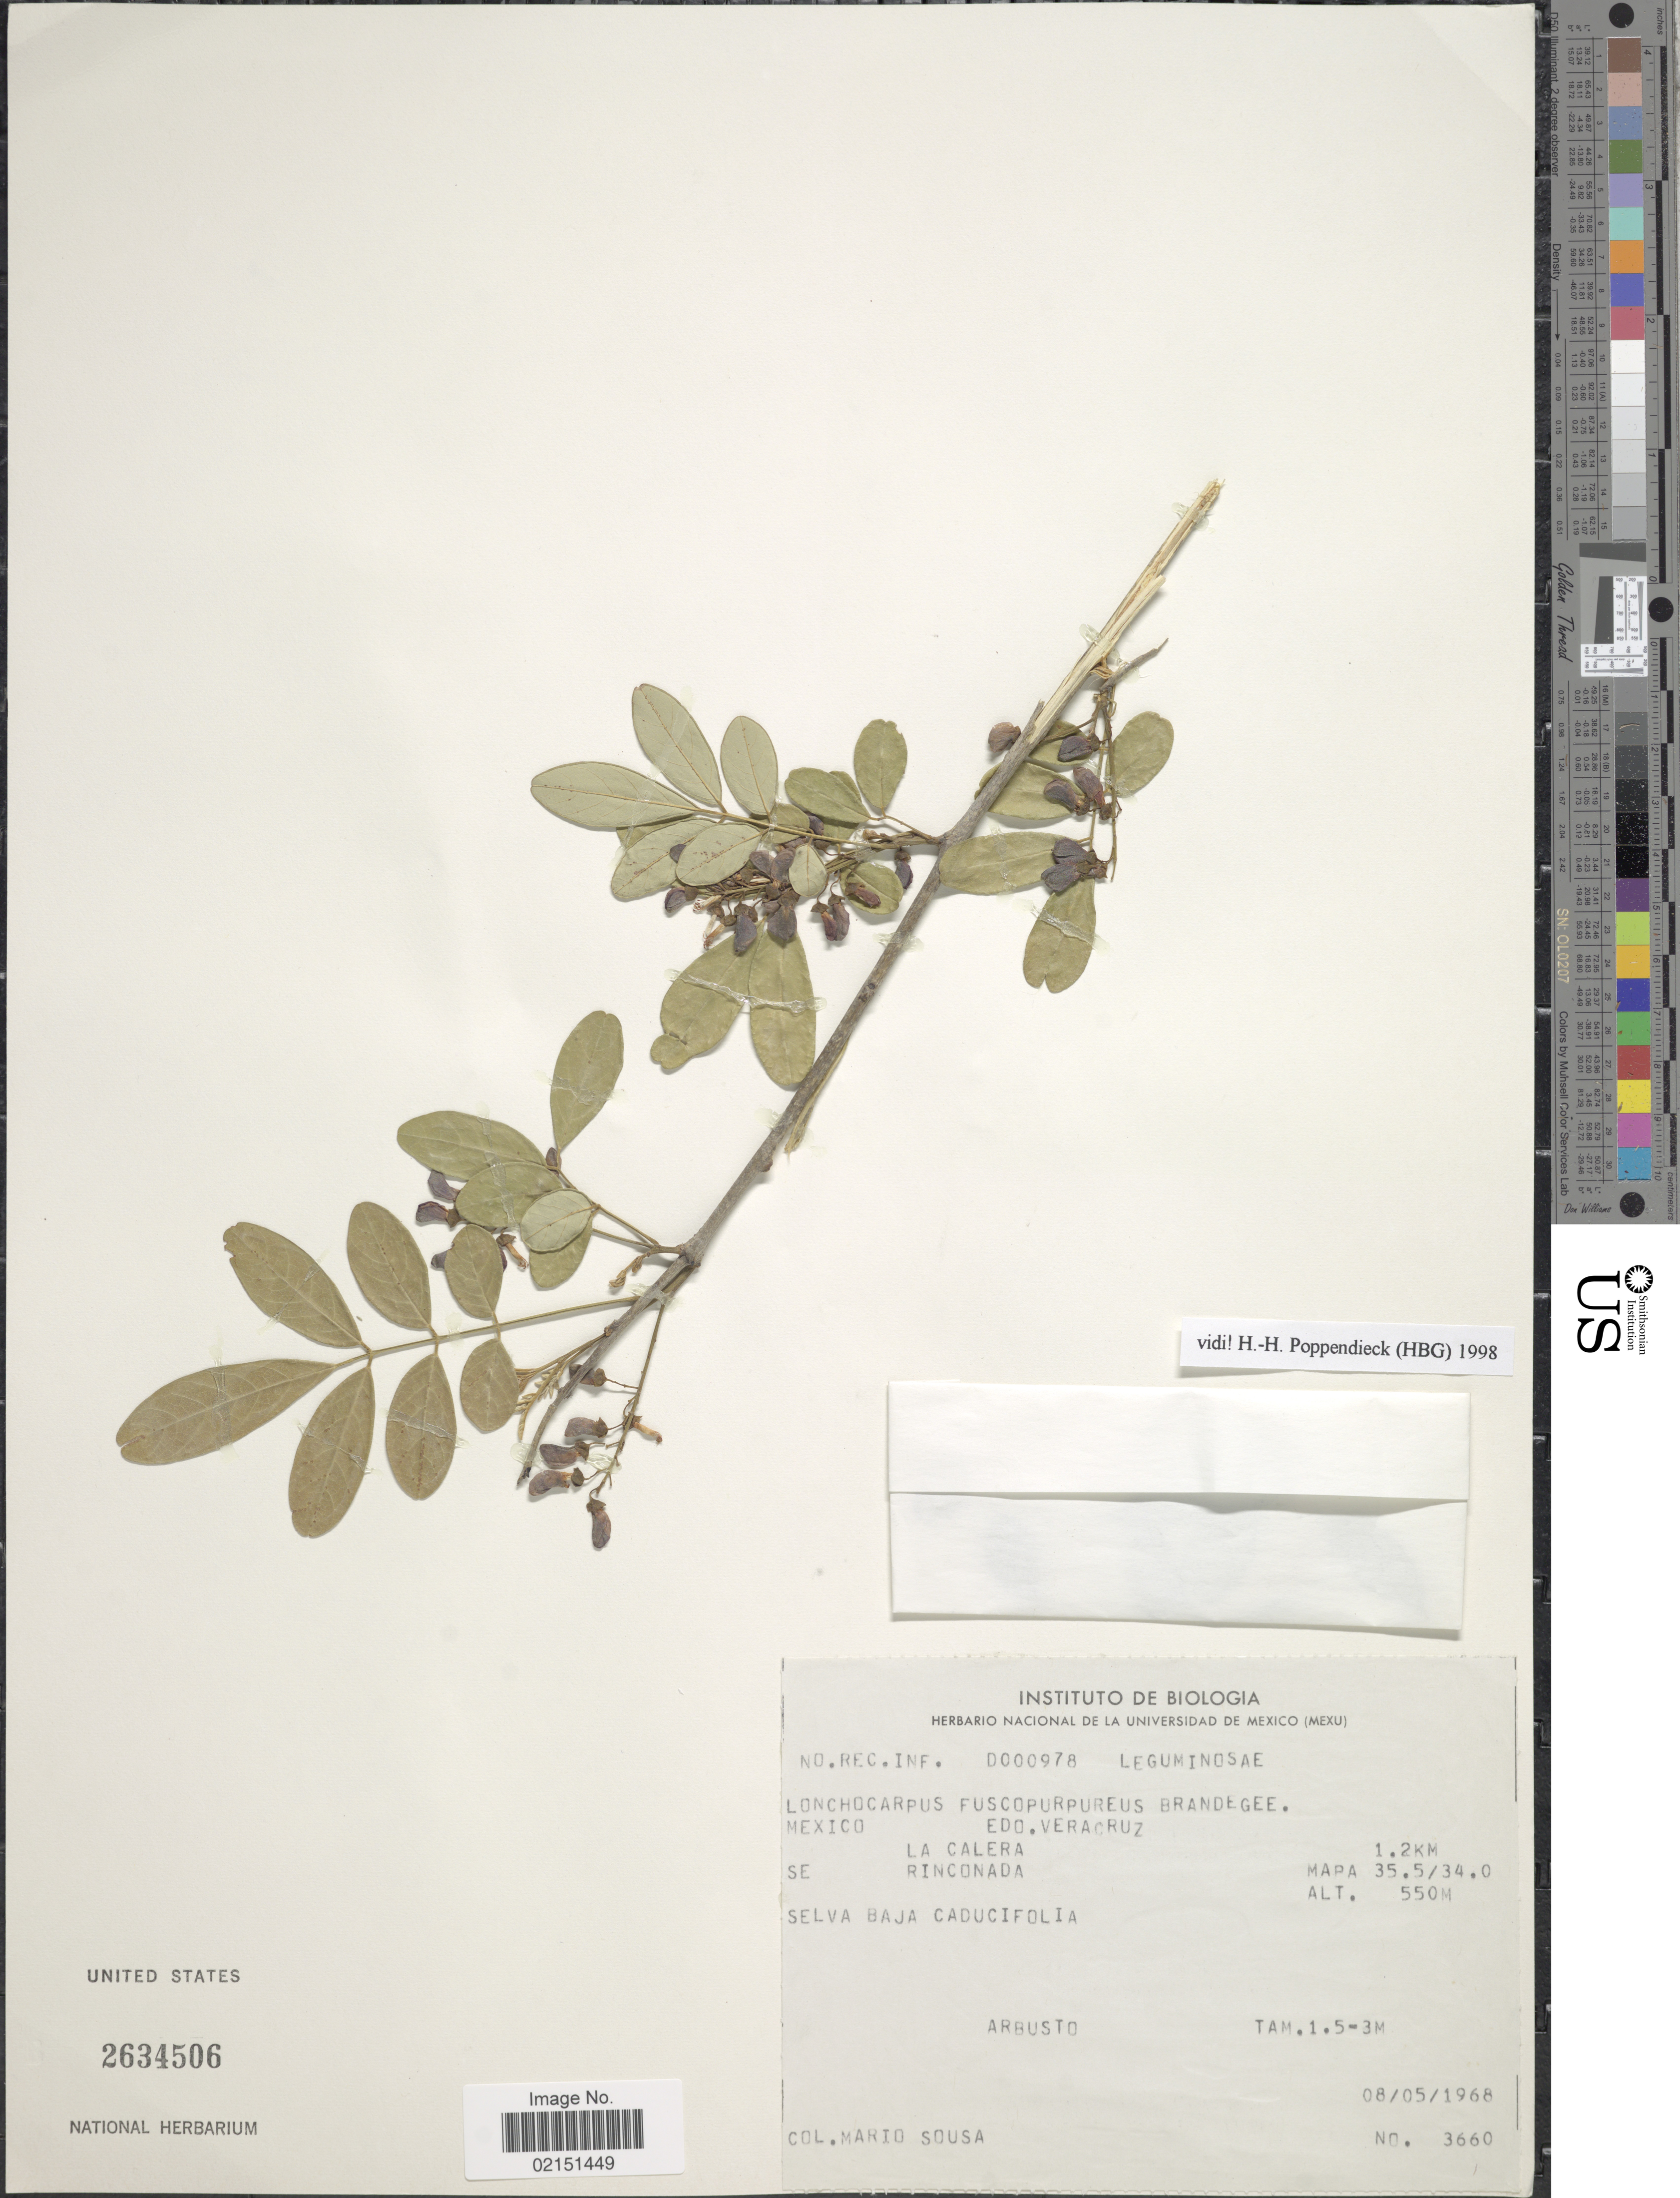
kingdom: Plantae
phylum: Tracheophyta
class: Magnoliopsida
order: Fabales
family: Fabaceae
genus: Lonchocarpus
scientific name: Lonchocarpus fuscopurpureus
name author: Brandegee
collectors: M. Sousa S.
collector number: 3660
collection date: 1968-05-08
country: Mexico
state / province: Veracruz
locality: Edo. Veracruz, La Calera, SE Rinconada, 1.2 km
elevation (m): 550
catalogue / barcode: US 2634506